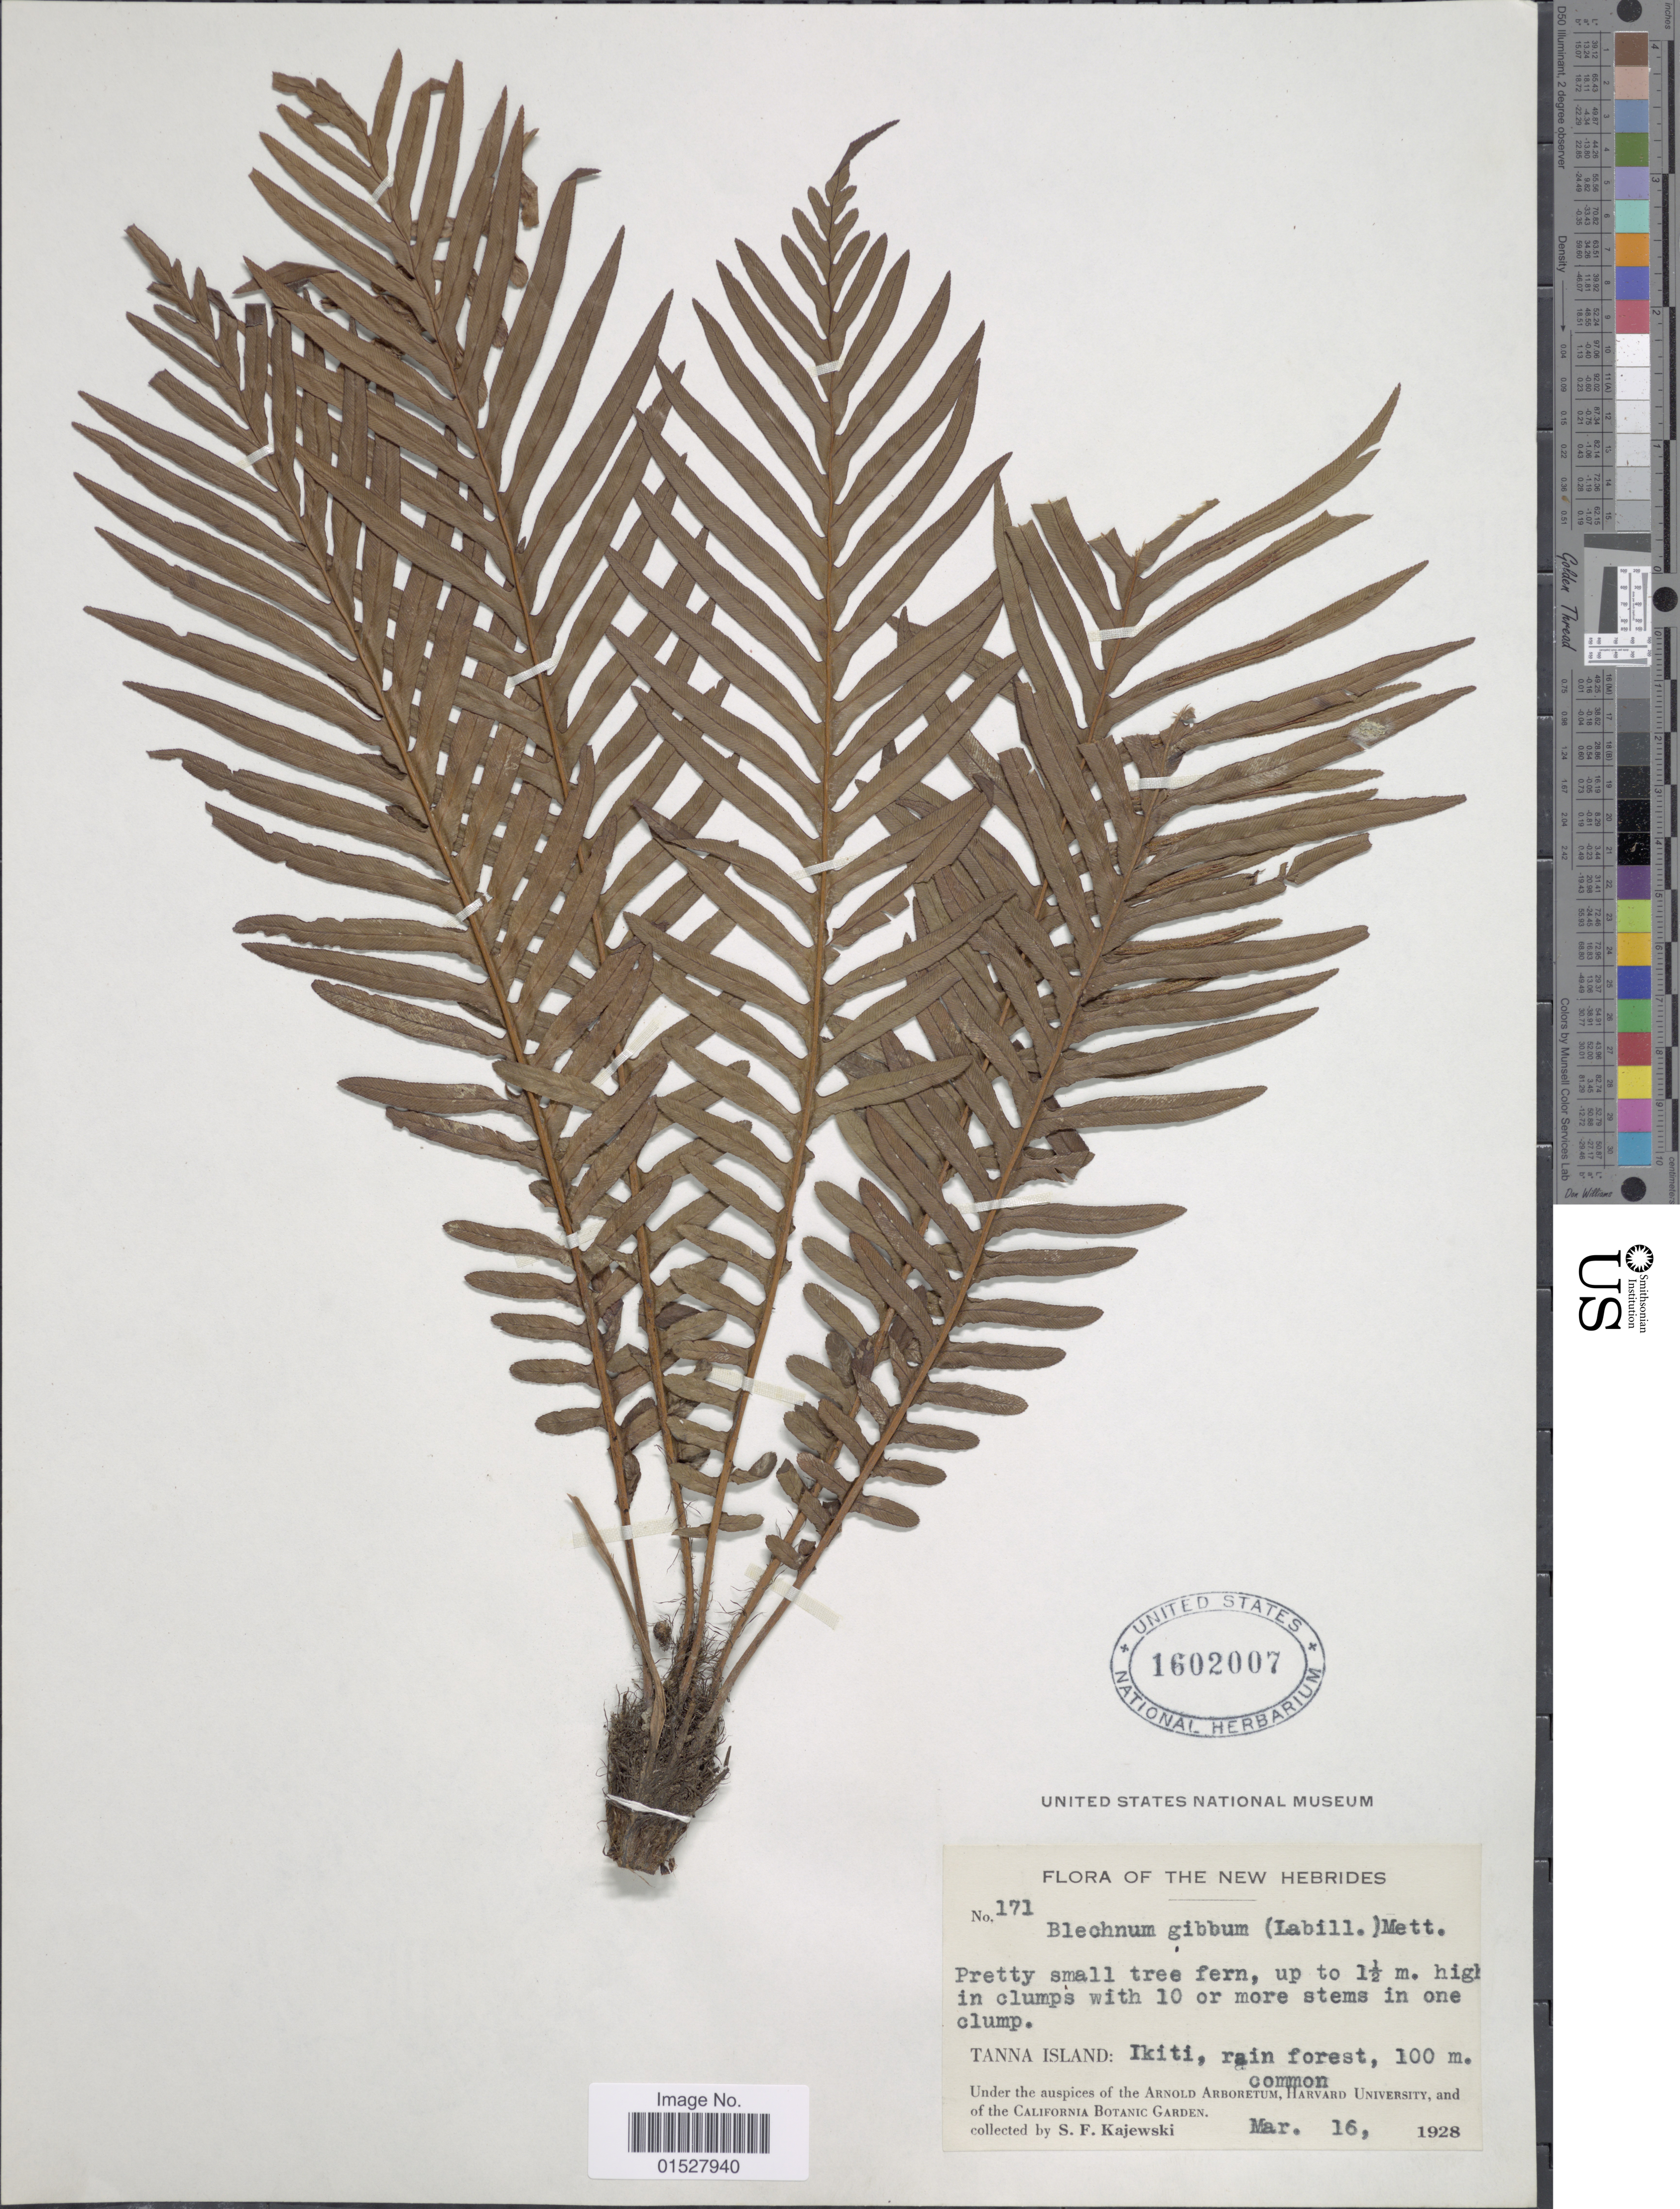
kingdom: Plantae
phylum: Tracheophyta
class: Polypodiopsida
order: Polypodiales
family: Blechnaceae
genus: Blechnum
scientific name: Blechnum gibbum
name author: (Labill.) Mett.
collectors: S. Kajewski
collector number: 171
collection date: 1928-03-16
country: Vanuatu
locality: New Hebrides, Tanna Island: Ikiti, rain forest.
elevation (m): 100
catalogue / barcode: US 1602007